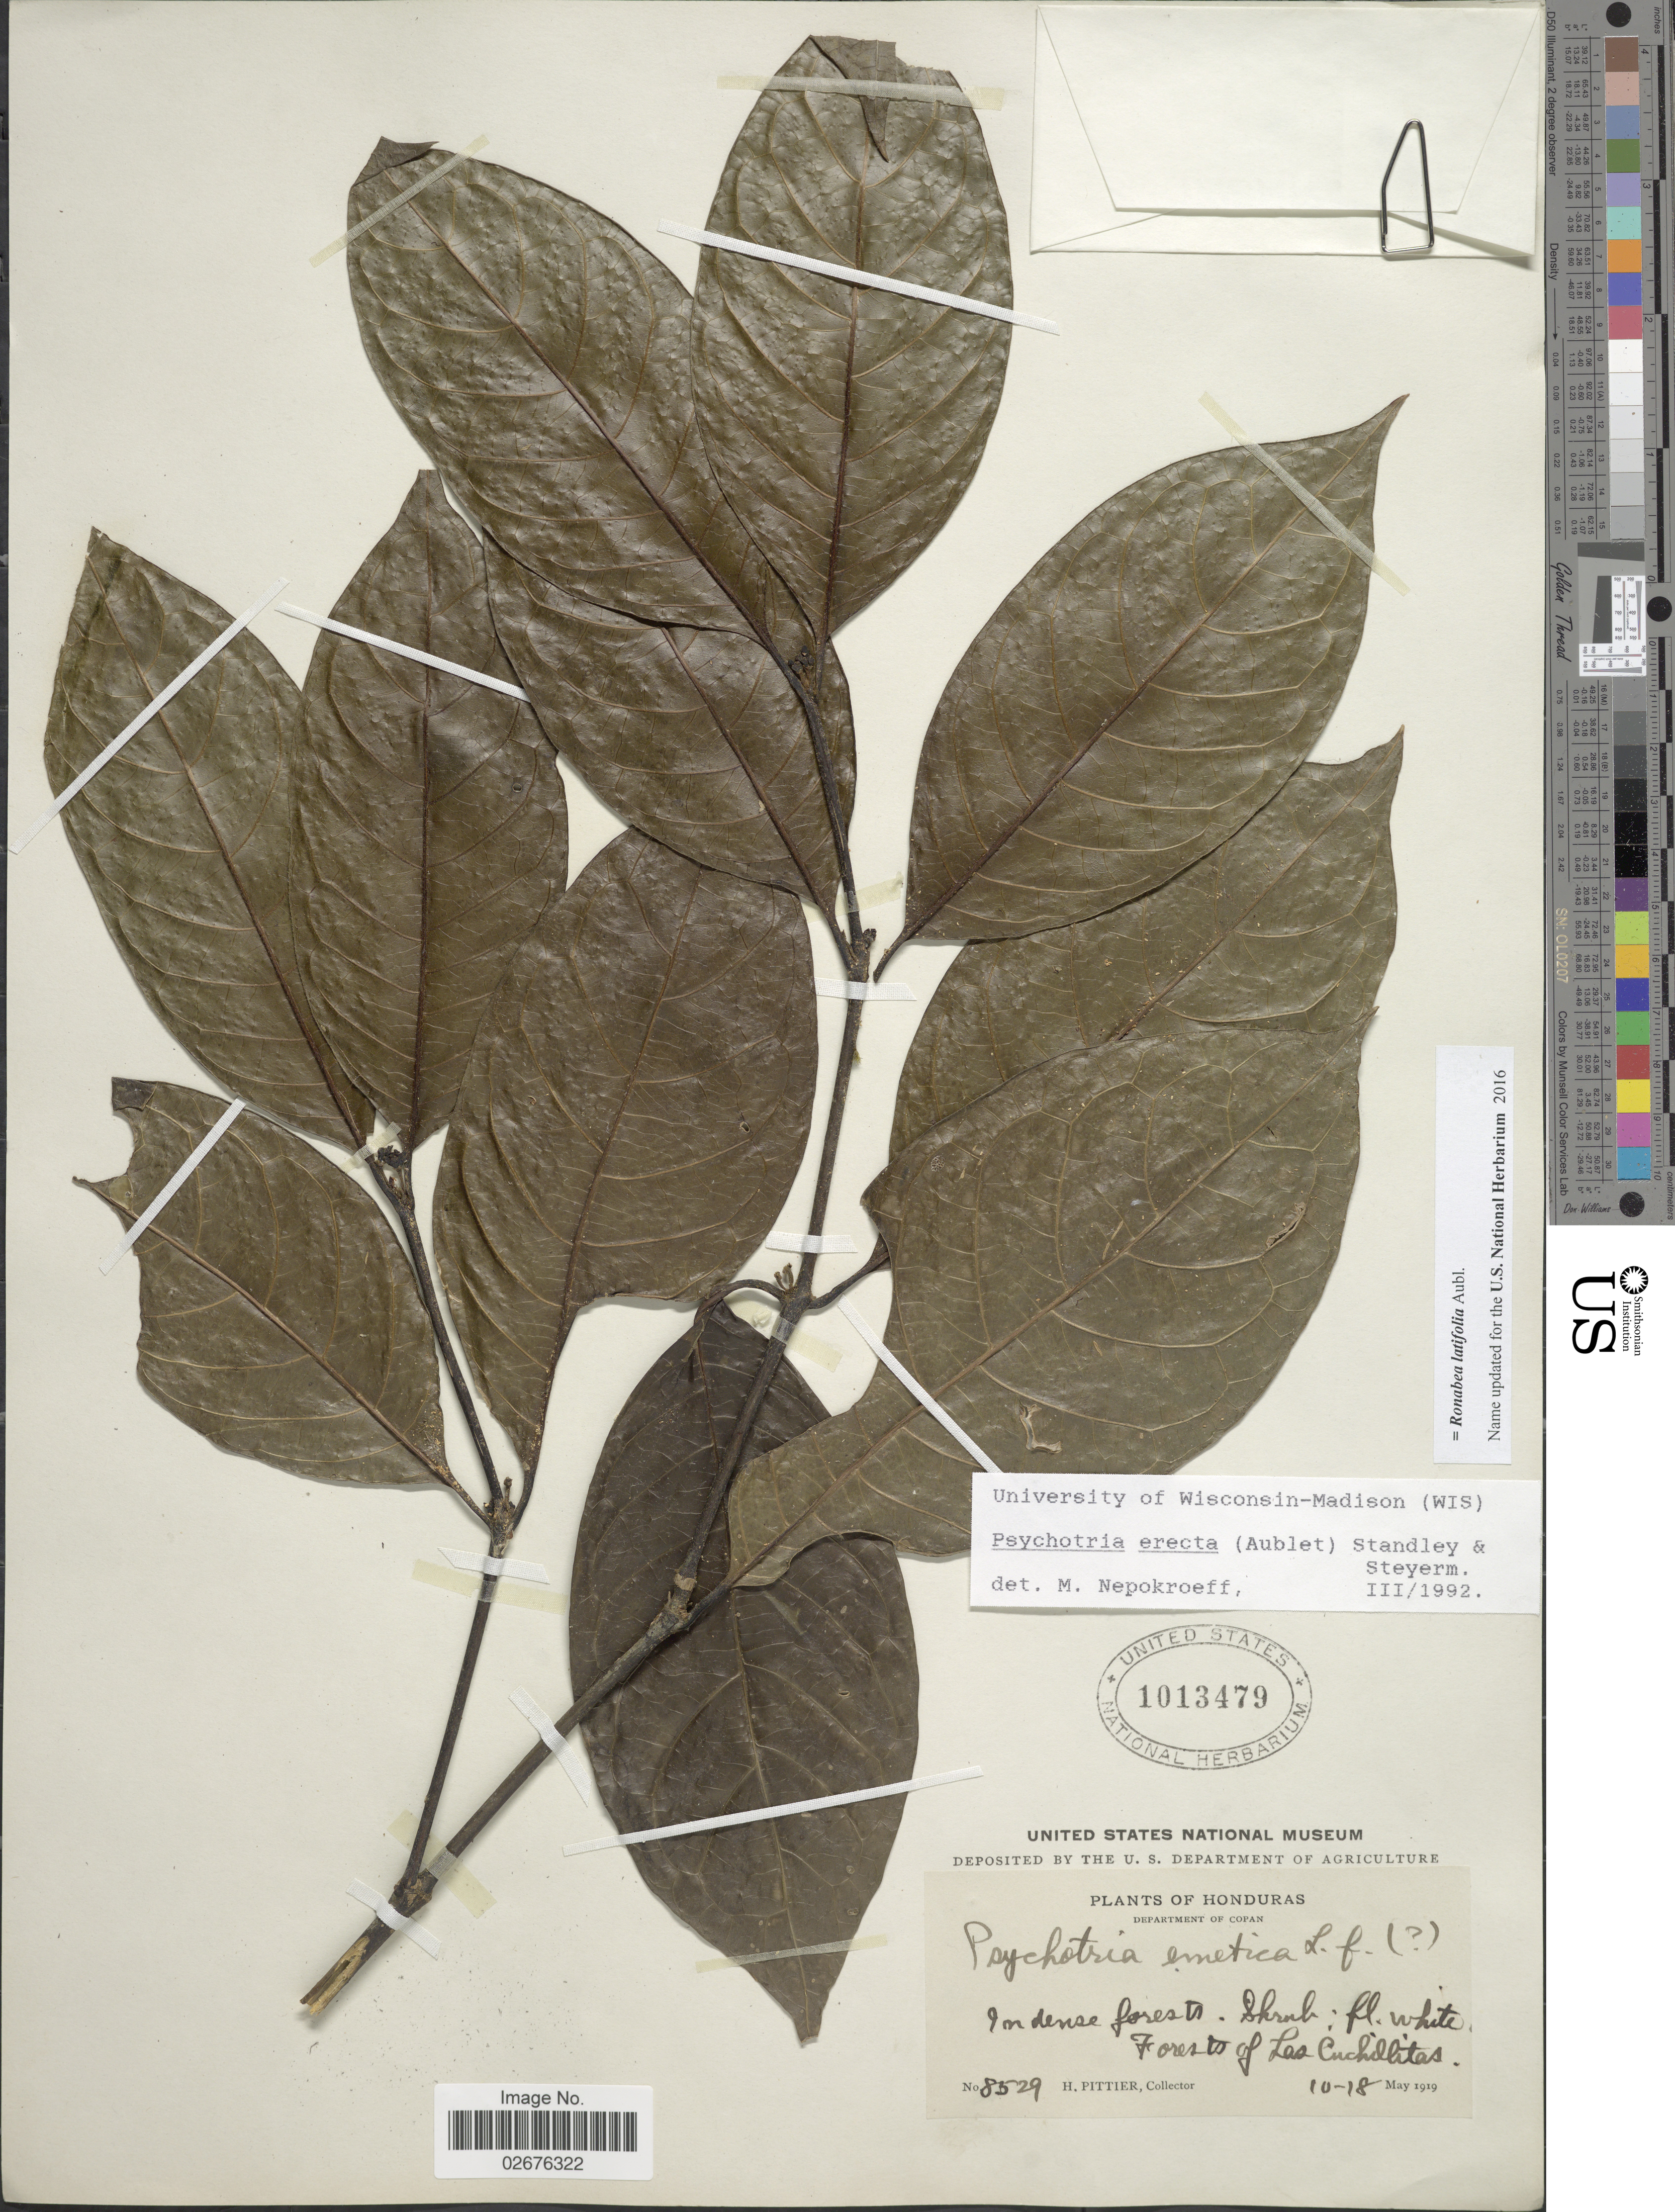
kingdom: Plantae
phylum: Tracheophyta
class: Magnoliopsida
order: Gentianales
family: Rubiaceae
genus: Ronabea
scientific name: Ronabea latifolia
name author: Aubl.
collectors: H. F. Pittier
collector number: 8529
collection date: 1919-05-10/1919-05-18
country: Honduras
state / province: Copán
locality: Forests of Las Cuchillitas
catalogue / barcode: US 1013479